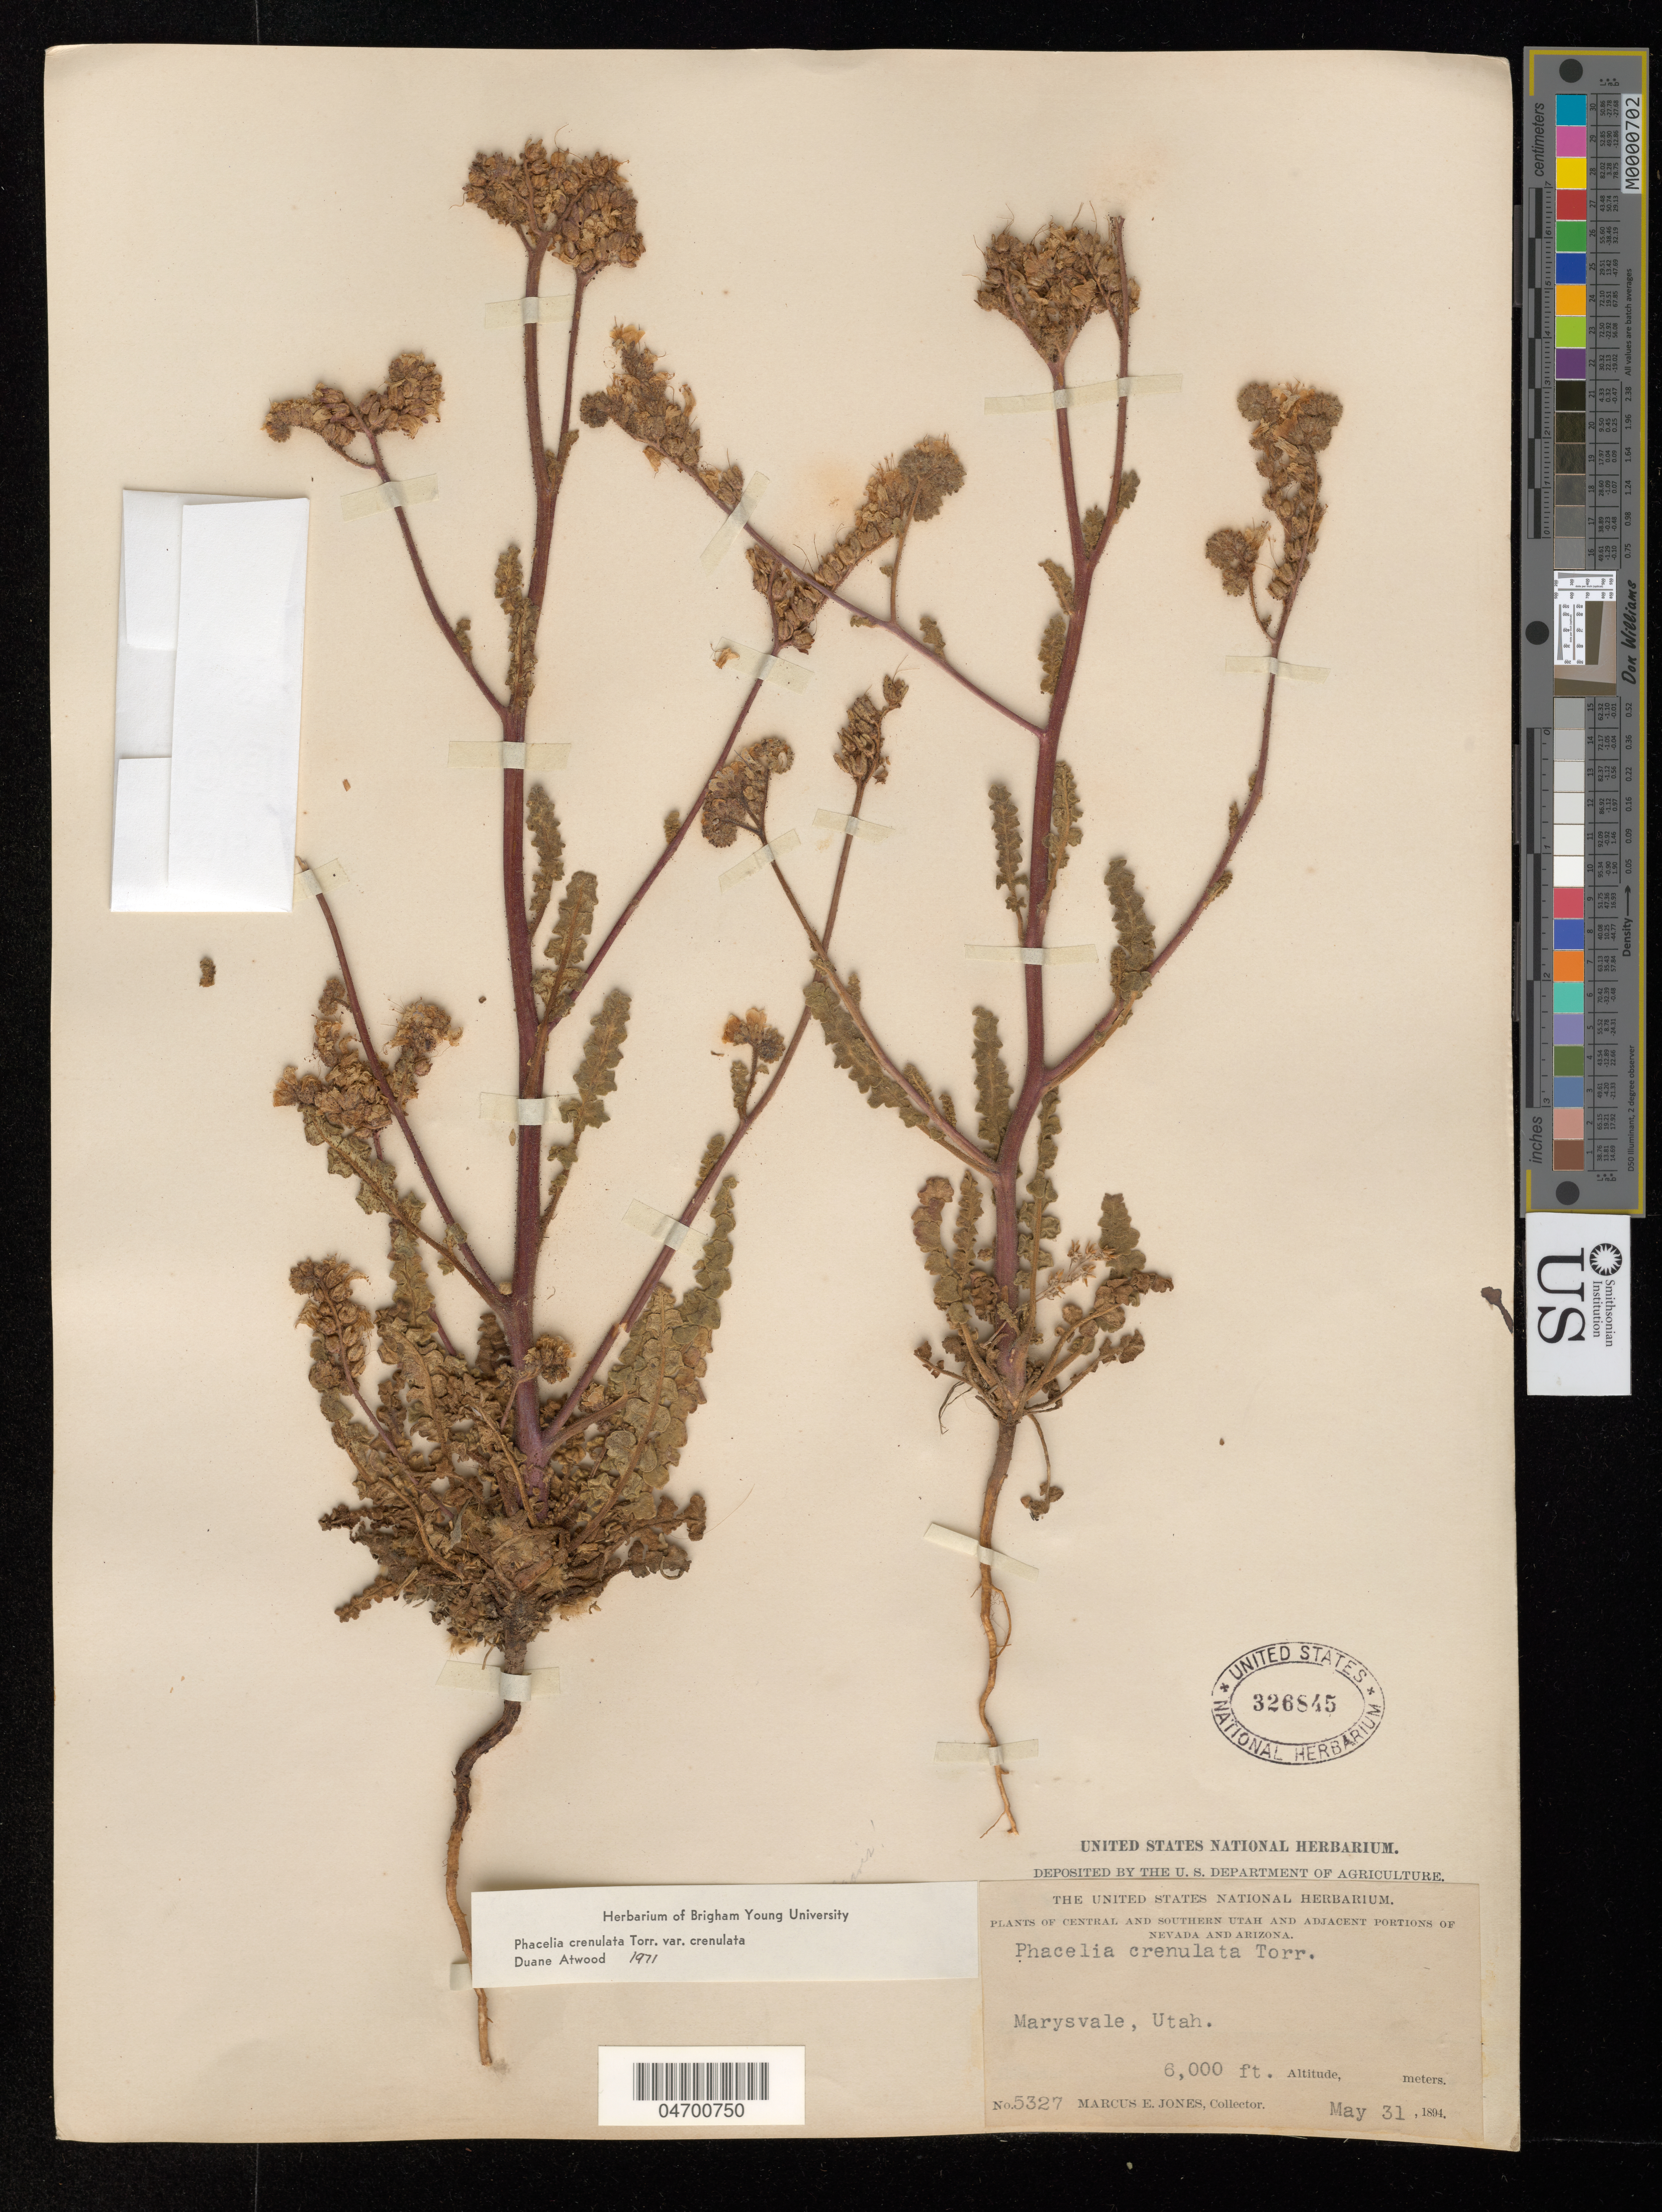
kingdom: Plantae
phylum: Tracheophyta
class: Magnoliopsida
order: Boraginales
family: Hydrophyllaceae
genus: Phacelia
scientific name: Phacelia crenulata var. crenulata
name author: Torr. ex S. Watson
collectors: M. E. Jones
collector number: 5327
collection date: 1894-05-31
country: United States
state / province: Utah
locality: Central and Southern Utah. Marysvale.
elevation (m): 1829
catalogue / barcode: US 326845